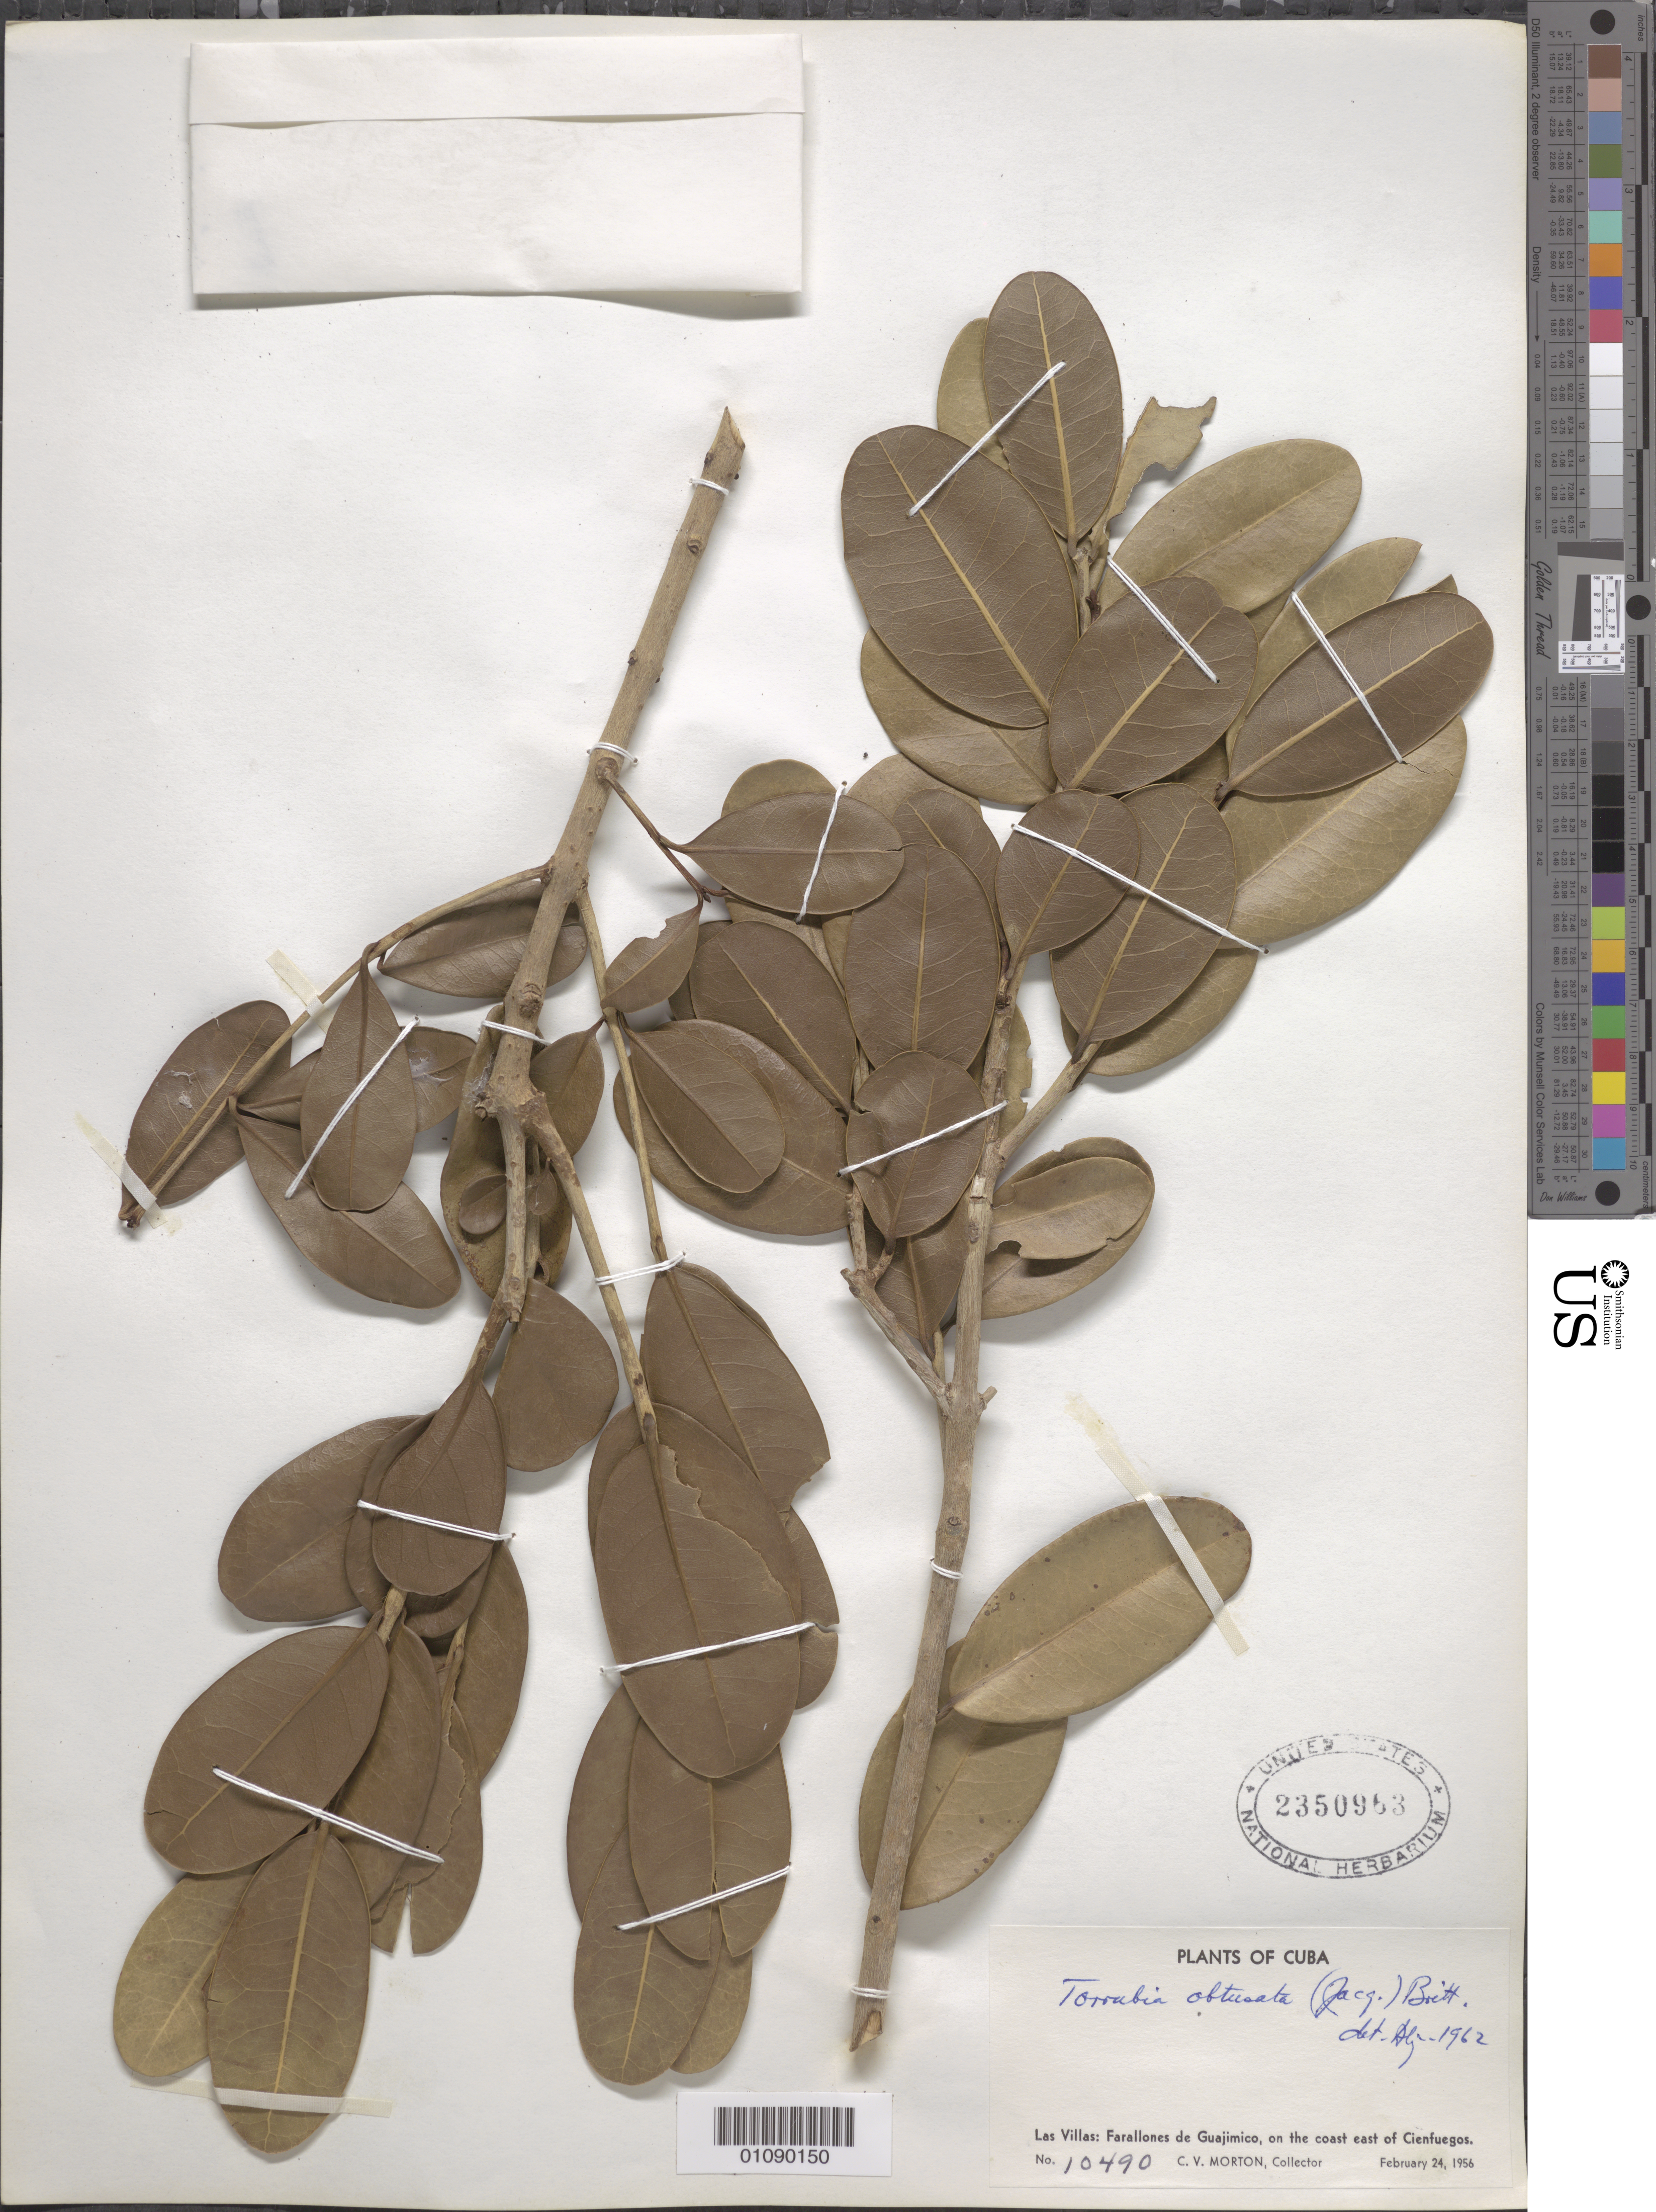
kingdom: Plantae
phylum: Tracheophyta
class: Magnoliopsida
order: Caryophyllales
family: Nyctaginaceae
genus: Guapira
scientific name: Guapira obtusata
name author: (Jacq.) Little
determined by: Strong, Mark T., (BOT), Smithsonian Institution - National Museum of Natural History (UNITED STATES)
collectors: C. V. Morton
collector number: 10490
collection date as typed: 24 Feb 1956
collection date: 1956-02-24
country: Cuba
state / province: Cienfuegos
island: Cuba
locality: Las Villas: Farallones de Guajimico, on the coast E of Cienfuegos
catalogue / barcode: US 2350963